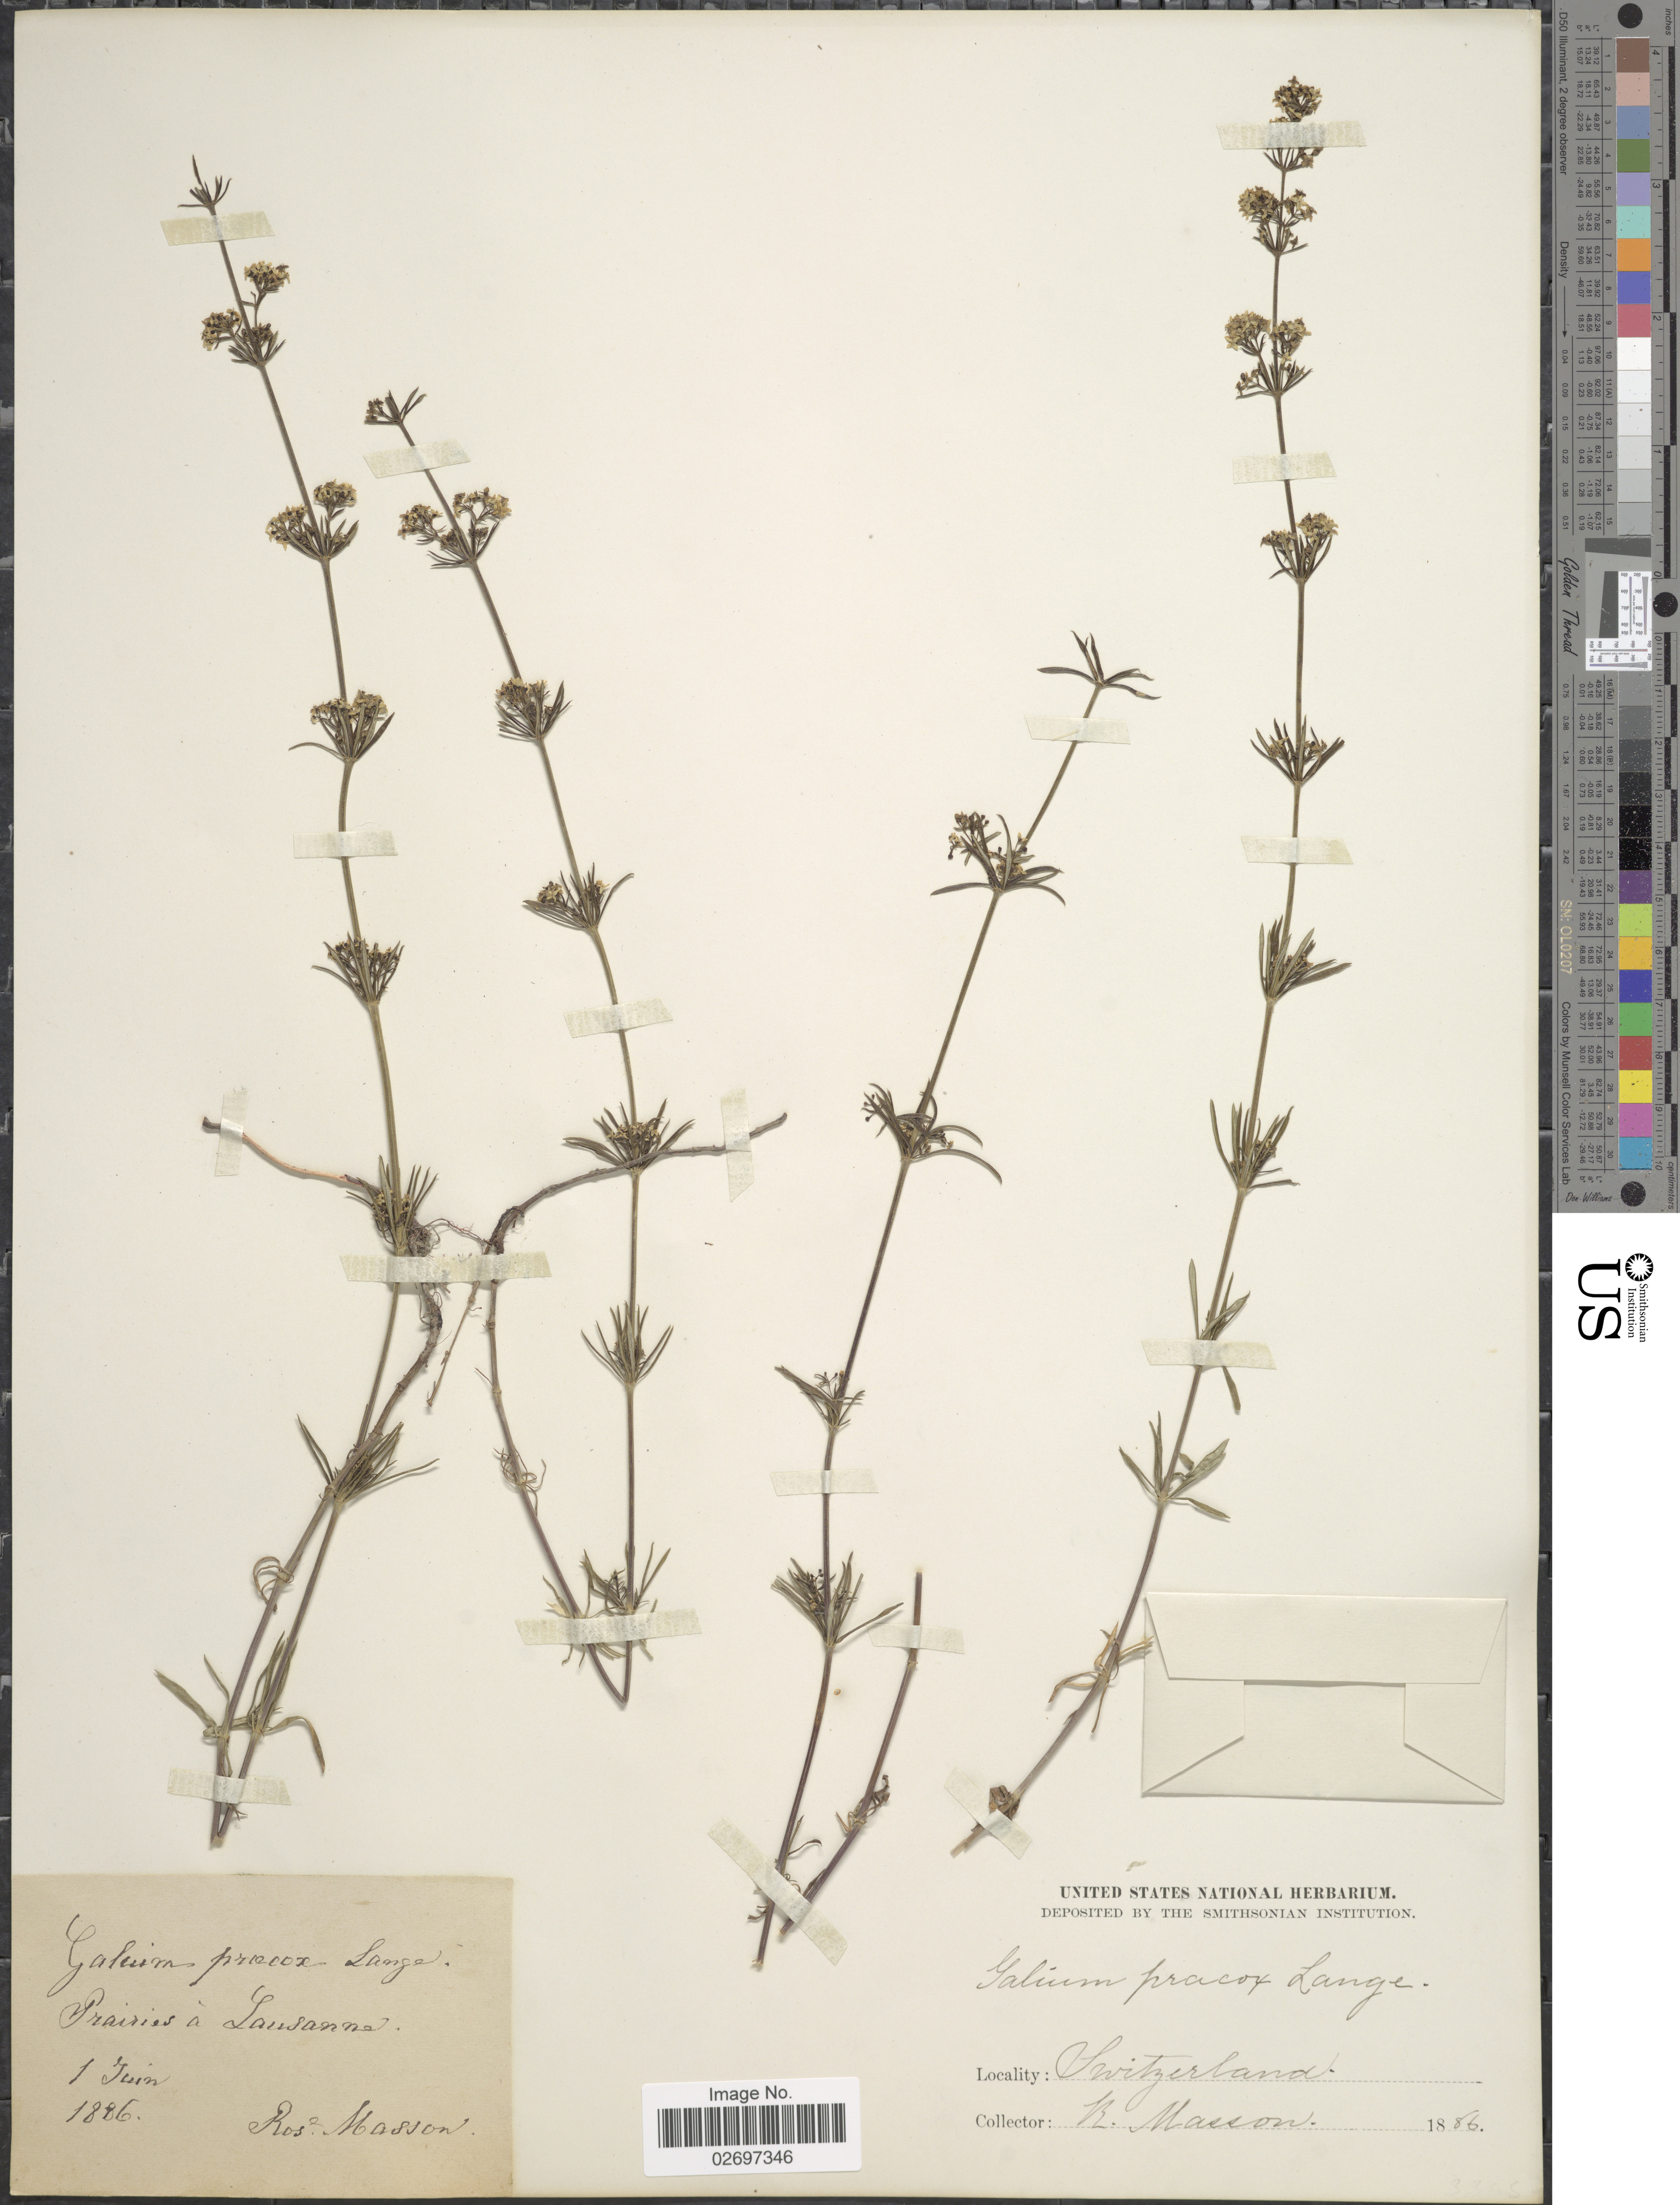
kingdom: Plantae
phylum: Tracheophyta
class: Magnoliopsida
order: Gentianales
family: Rubiaceae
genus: Galium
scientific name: Galium praecox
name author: A. Kern.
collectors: R. Masson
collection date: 1886-06-01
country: Switzerland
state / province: vaud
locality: Prairies a Lausanne